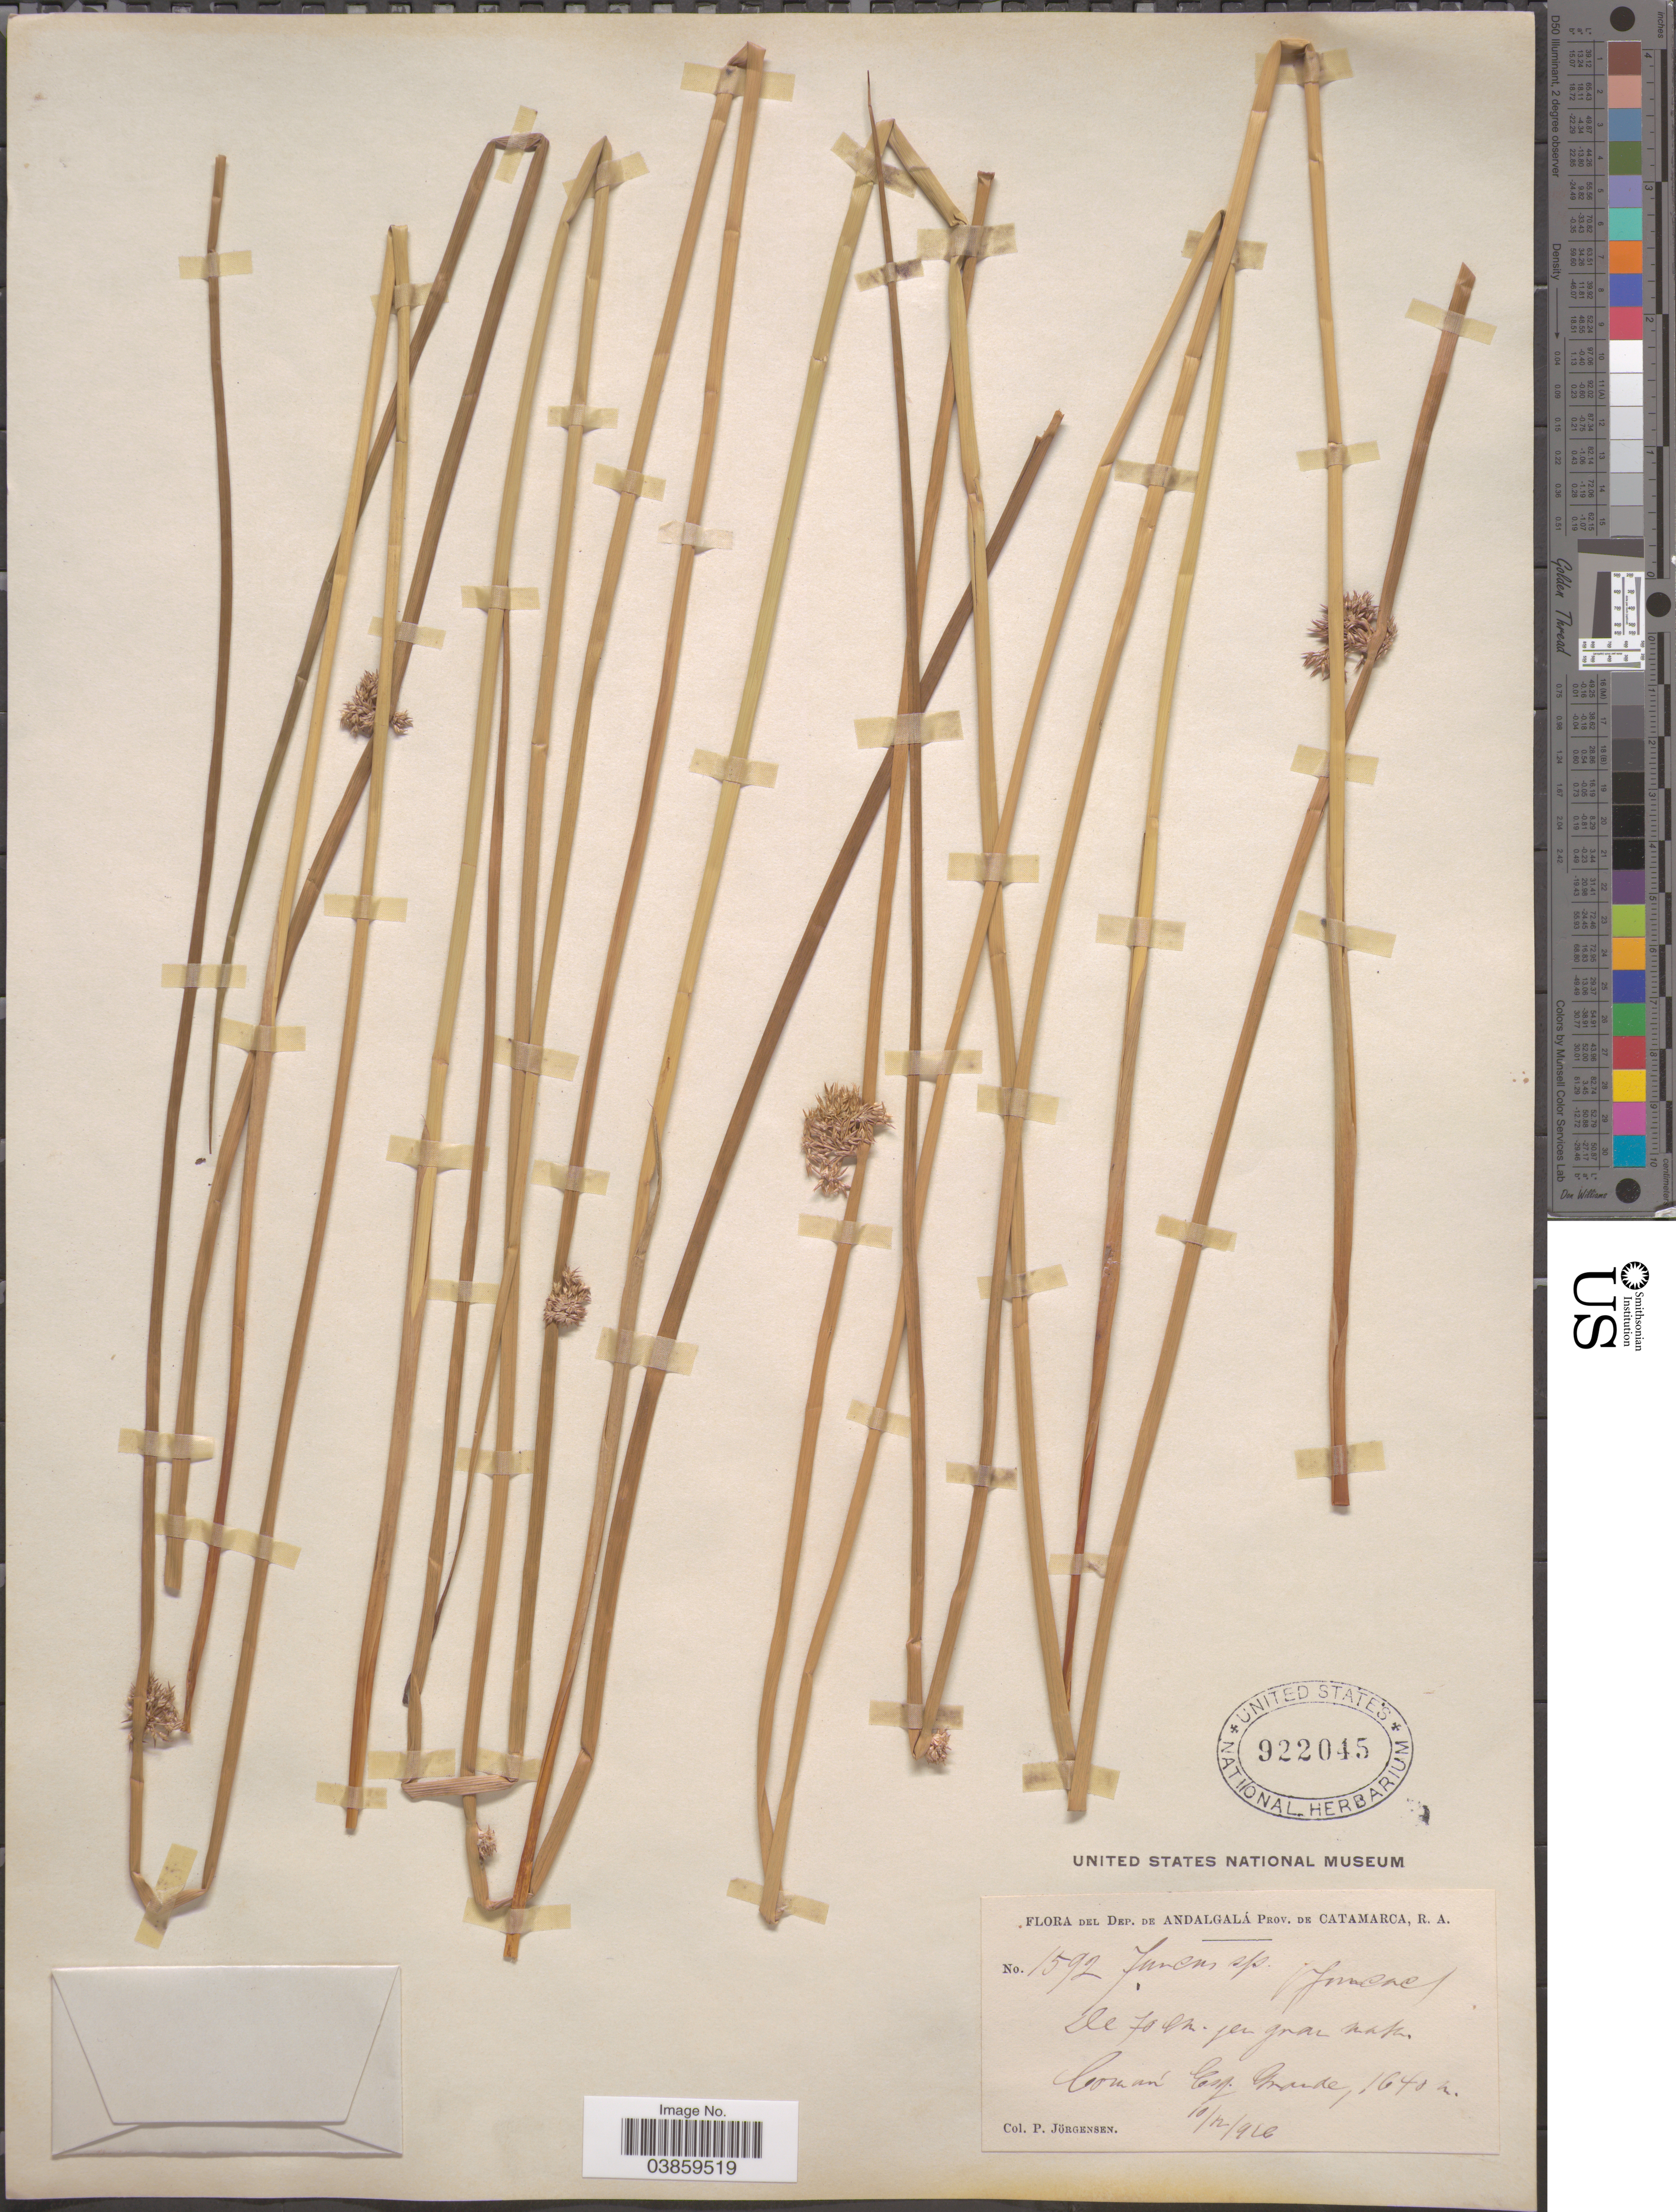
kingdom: Plantae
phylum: Tracheophyta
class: Liliopsida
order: Poales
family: Juncaceae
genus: Juncus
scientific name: Juncus effusus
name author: L.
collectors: P. Jörgensen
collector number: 1592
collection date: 1916-12-10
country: Argentina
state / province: Catamarca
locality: Dep. de Andalgalá. Comán Esq. Grande.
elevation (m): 1640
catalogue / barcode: US 922045